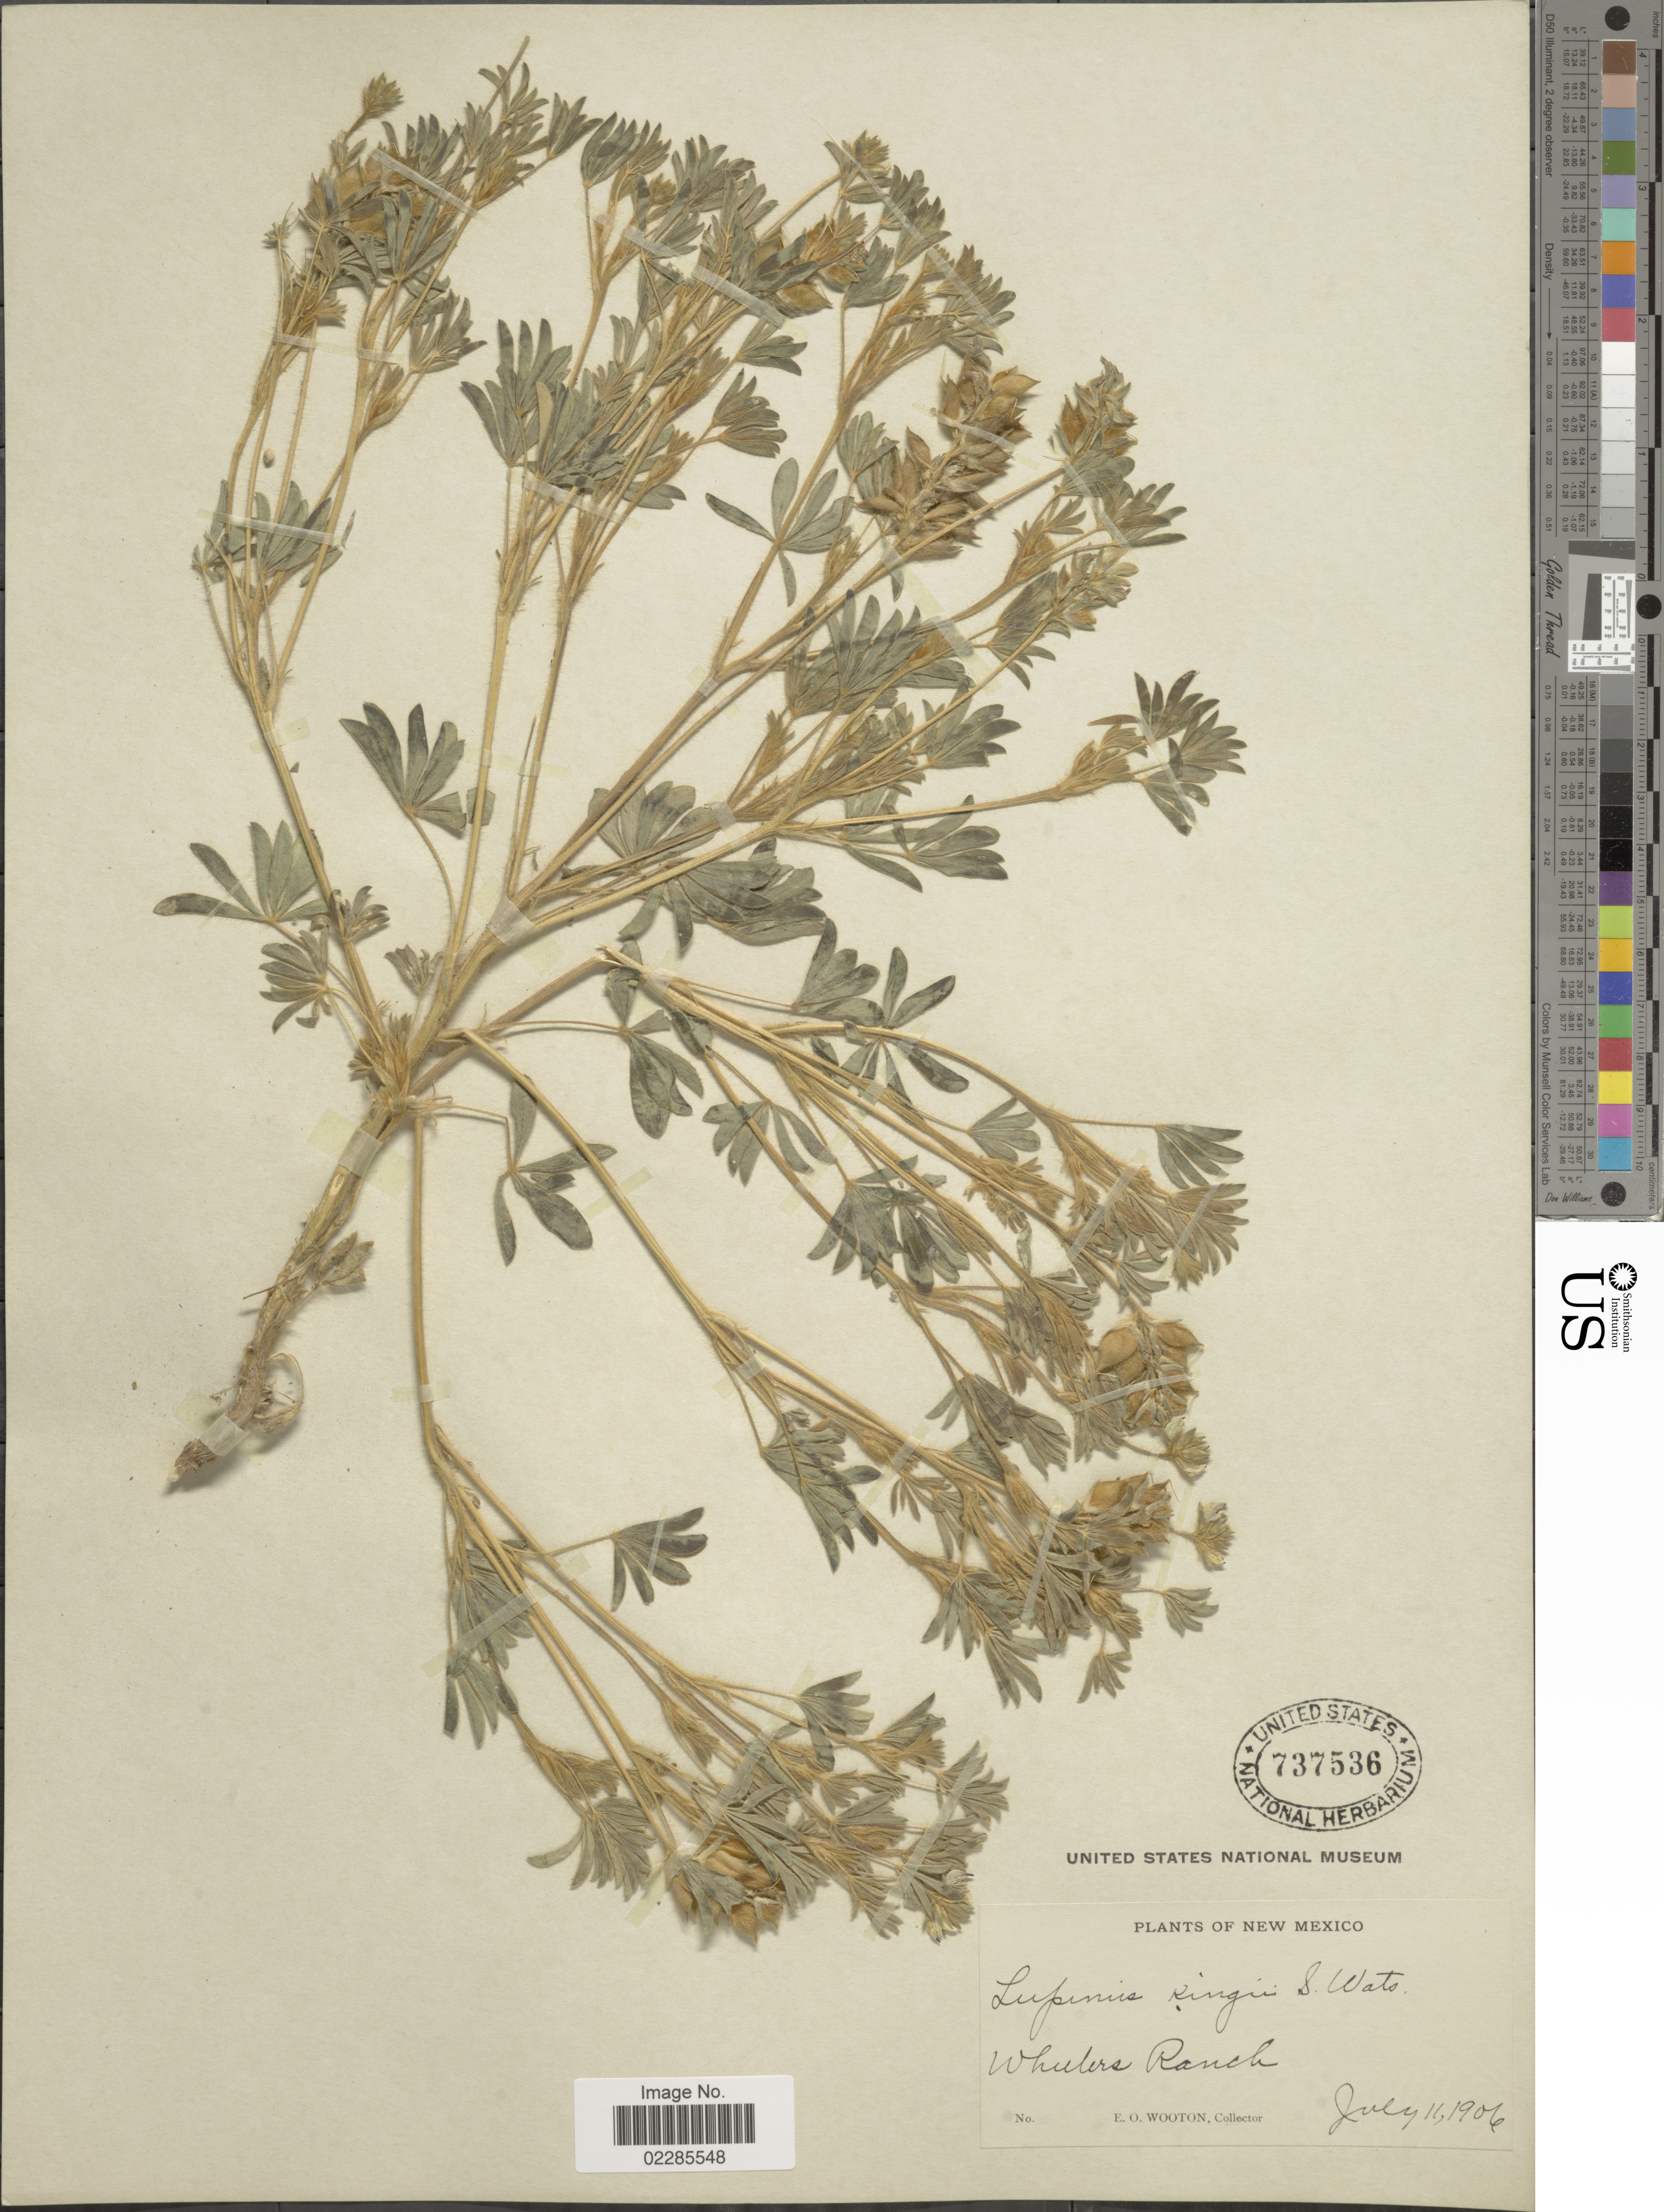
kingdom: Plantae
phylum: Tracheophyta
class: Magnoliopsida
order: Fabales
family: Fabaceae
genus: Lupinus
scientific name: Lupinus kingii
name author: S. Watson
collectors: E. O. Wooton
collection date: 1906-07-11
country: United States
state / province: New Mexico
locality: Wheelrs Ranch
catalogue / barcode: US 737536